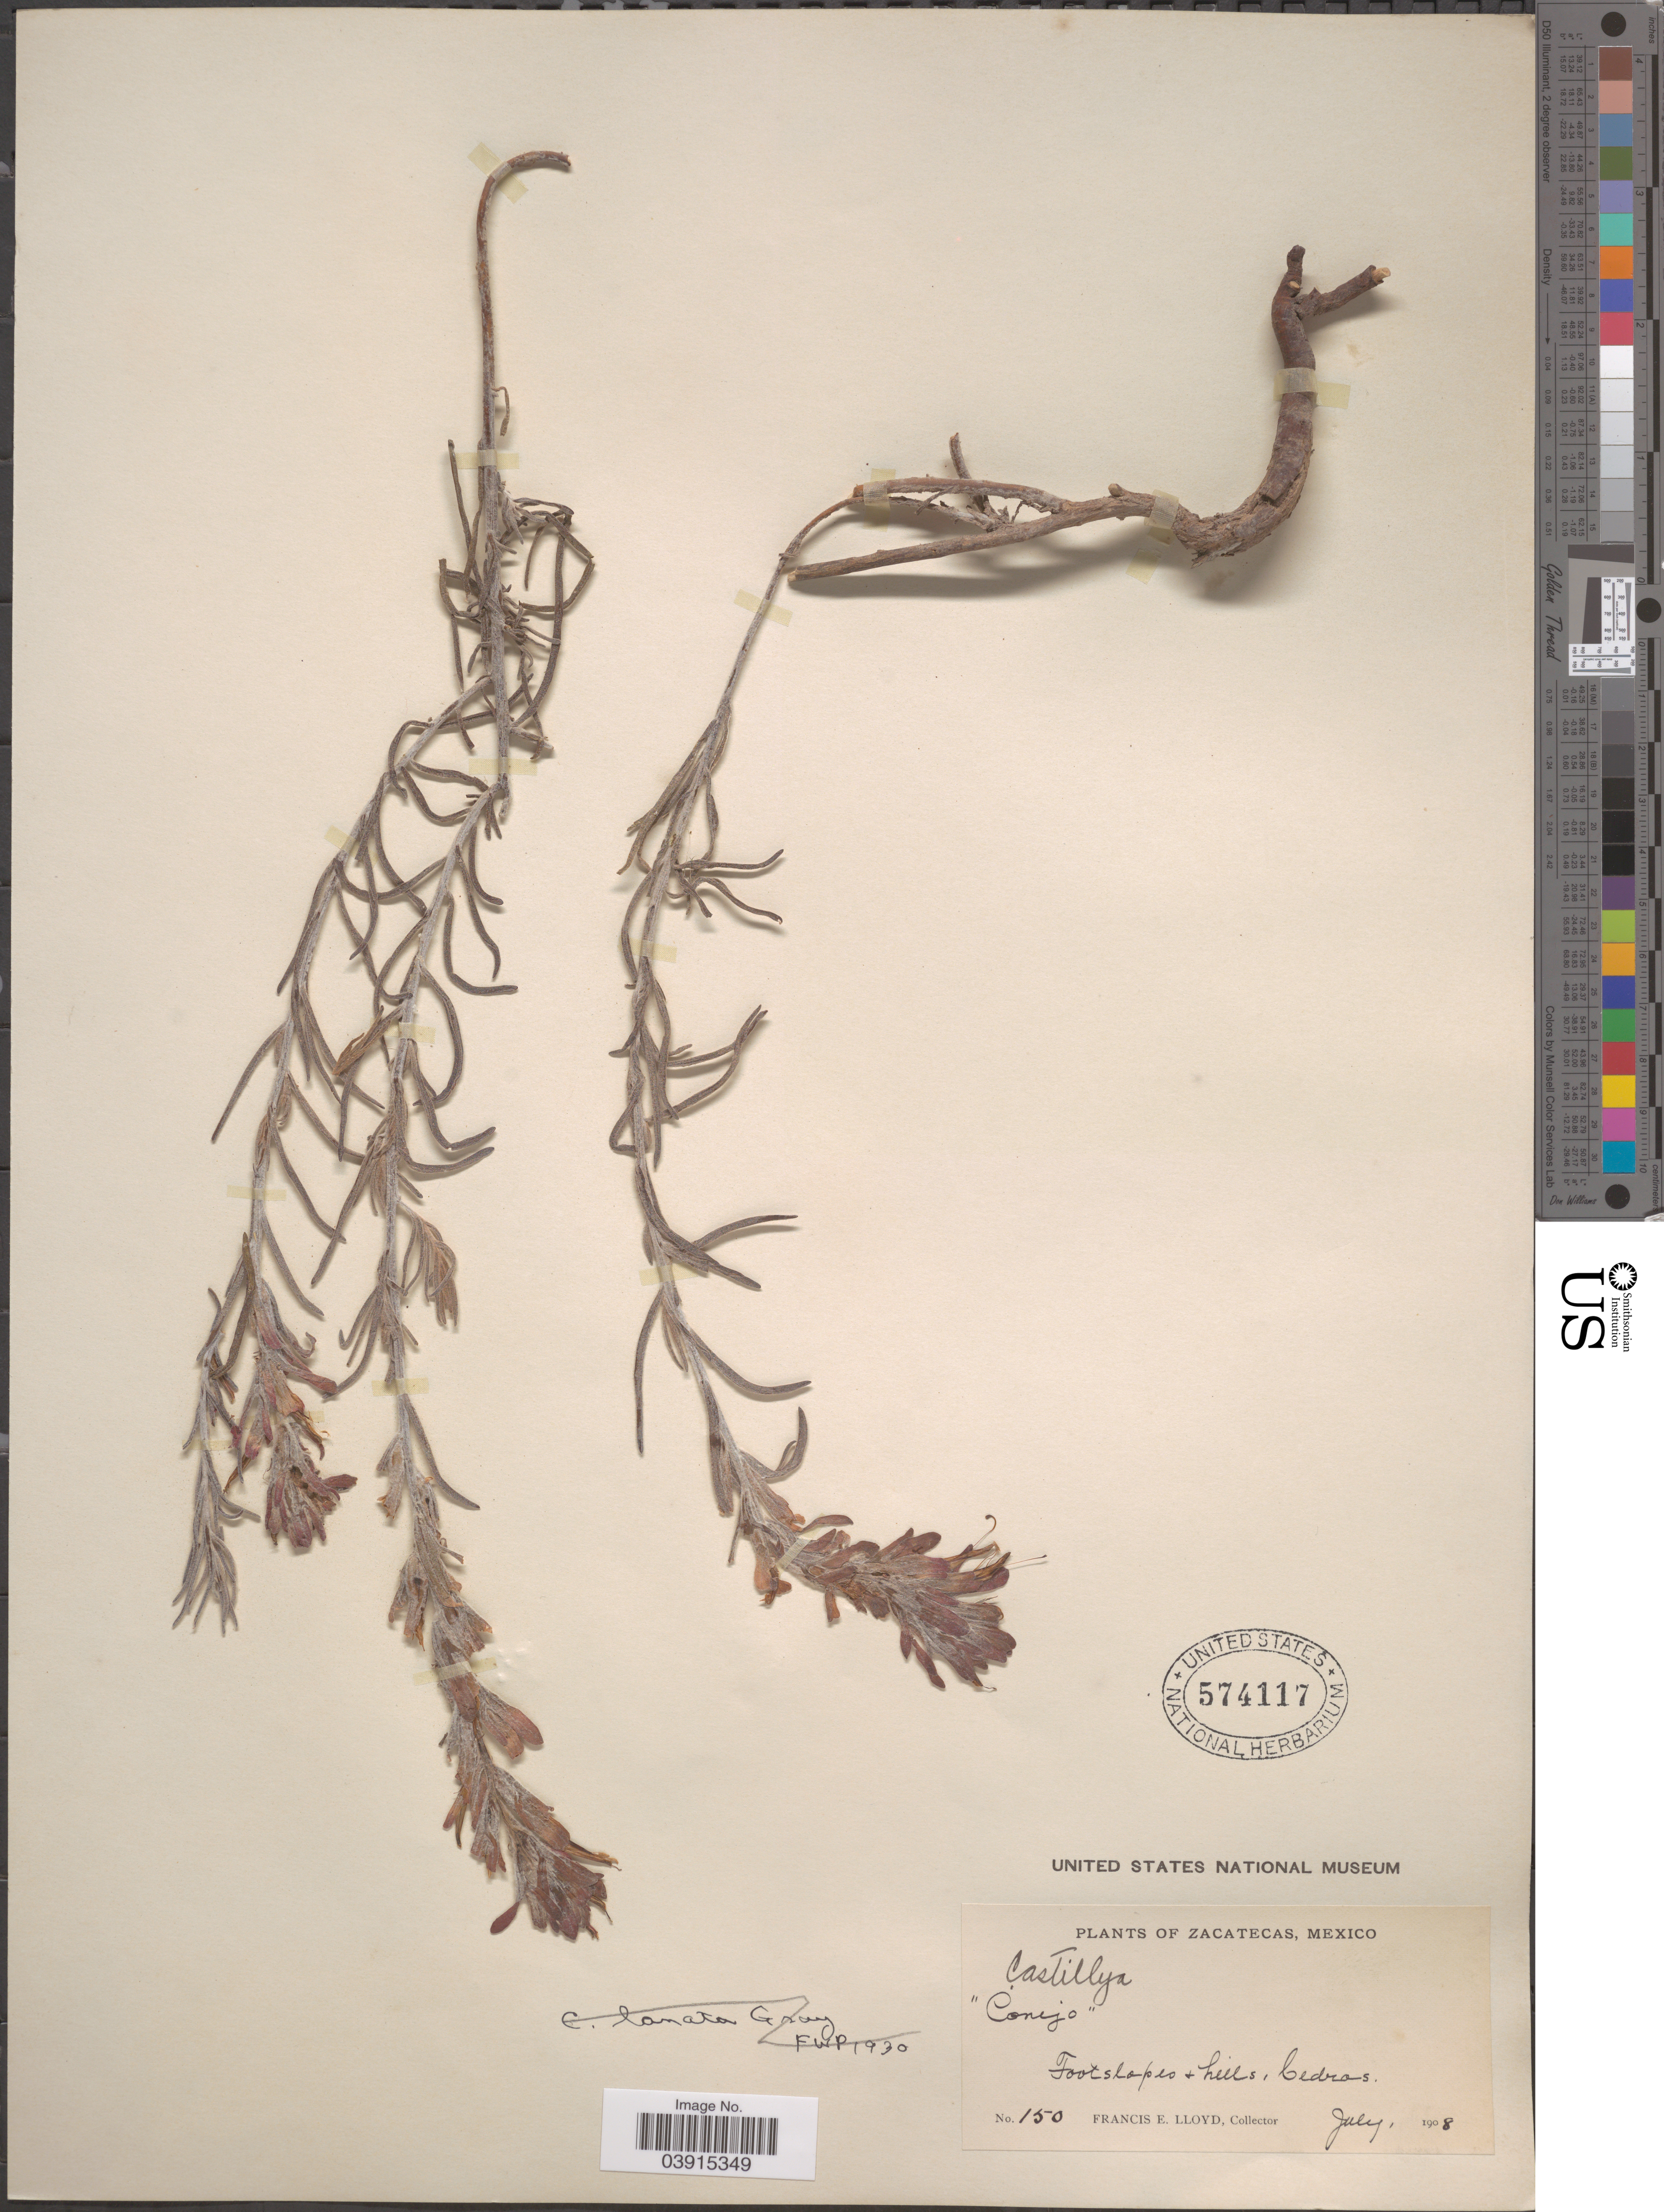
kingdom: Plantae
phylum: Tracheophyta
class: Magnoliopsida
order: Lamiales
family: Orobanchaceae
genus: Castilleja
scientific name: Castilleja lanata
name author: A. Gray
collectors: Lloyd, C. E.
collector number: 150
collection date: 1908-07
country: Mexico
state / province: Zacatecas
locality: Footslopes & hills, Cedras.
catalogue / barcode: US 574117